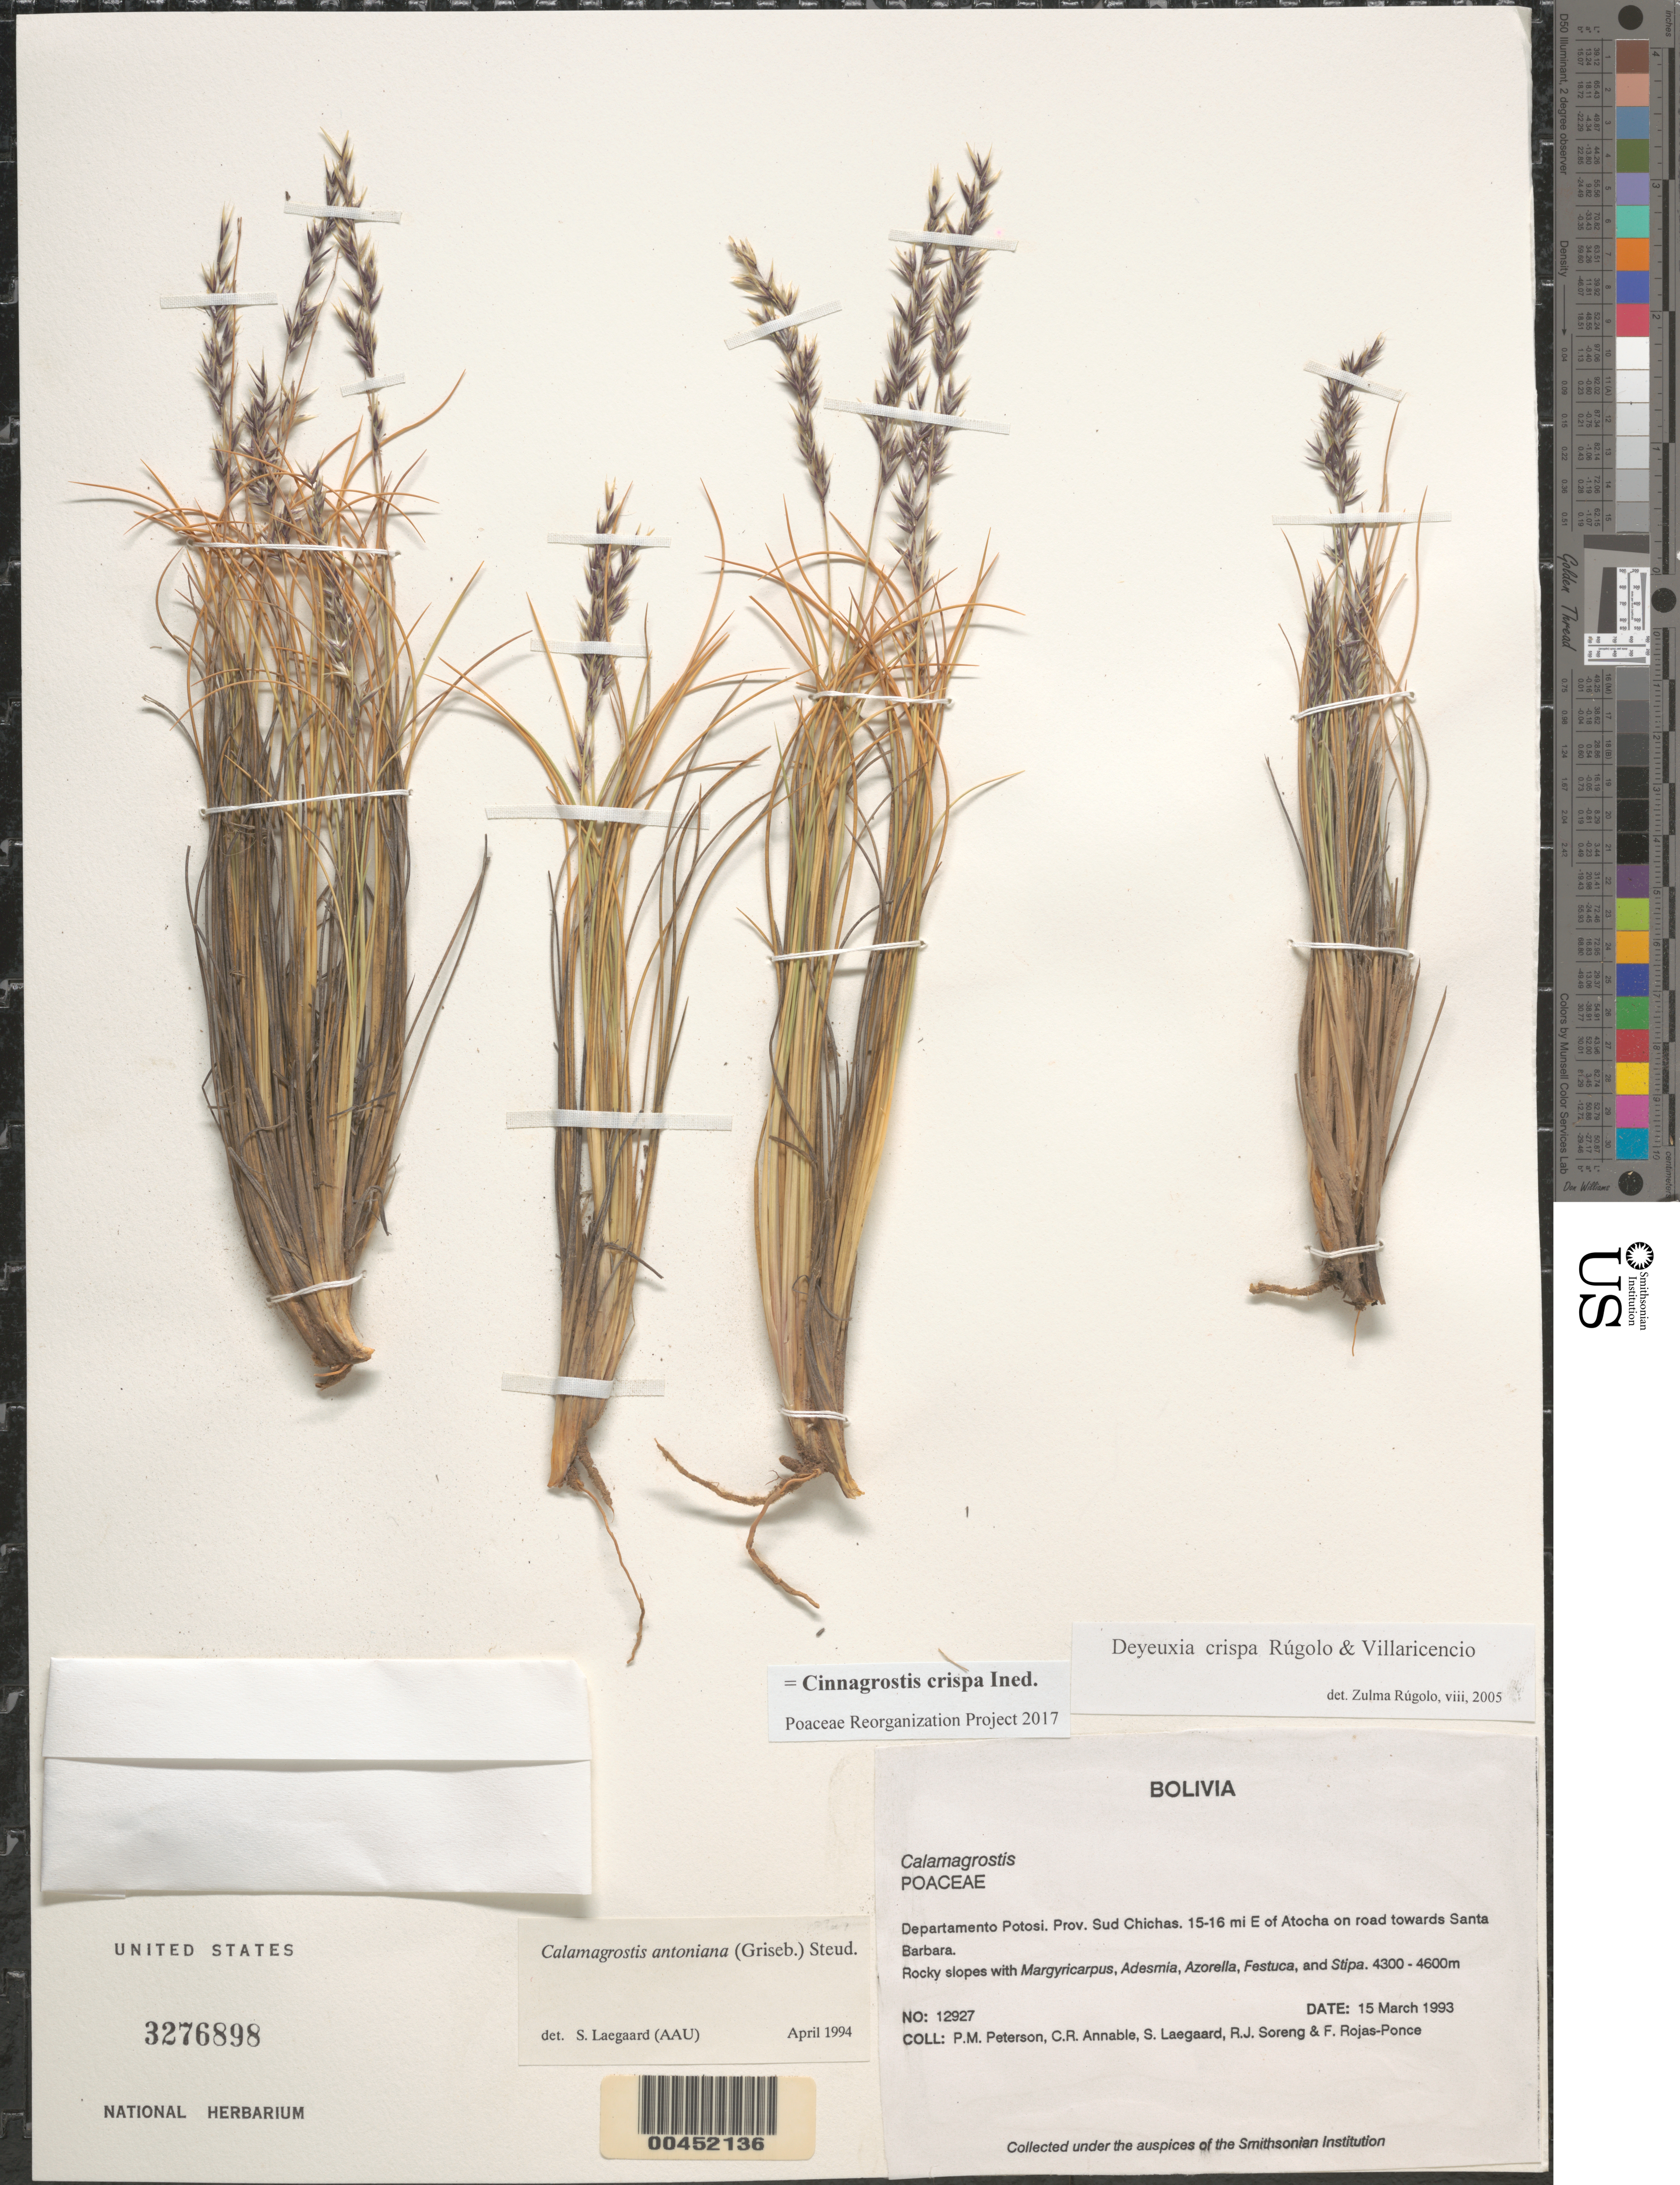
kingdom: Plantae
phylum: Tracheophyta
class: Liliopsida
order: Poales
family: Poaceae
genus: Cinnagrostis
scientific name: Cinnagrostis crispa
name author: (Rúgolo & Villav.) P.M. Peterson et al.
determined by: Poaceae Reorganization Project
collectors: P. M. Peterson, C. R. Annable, S. Lægaard, R. J. Soreng & F. Rojas-Ponce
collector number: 12927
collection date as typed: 15 Mar 1993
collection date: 1993-03-15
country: Bolivia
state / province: Potosí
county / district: Sud Chichas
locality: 15-16 mi E of Atocha on road towards Santa Barbara.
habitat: Rocky slopes with Margyricarpus, Adesmia, Azorella, Festuca, and Stipa.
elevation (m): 4300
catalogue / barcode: US 3276898